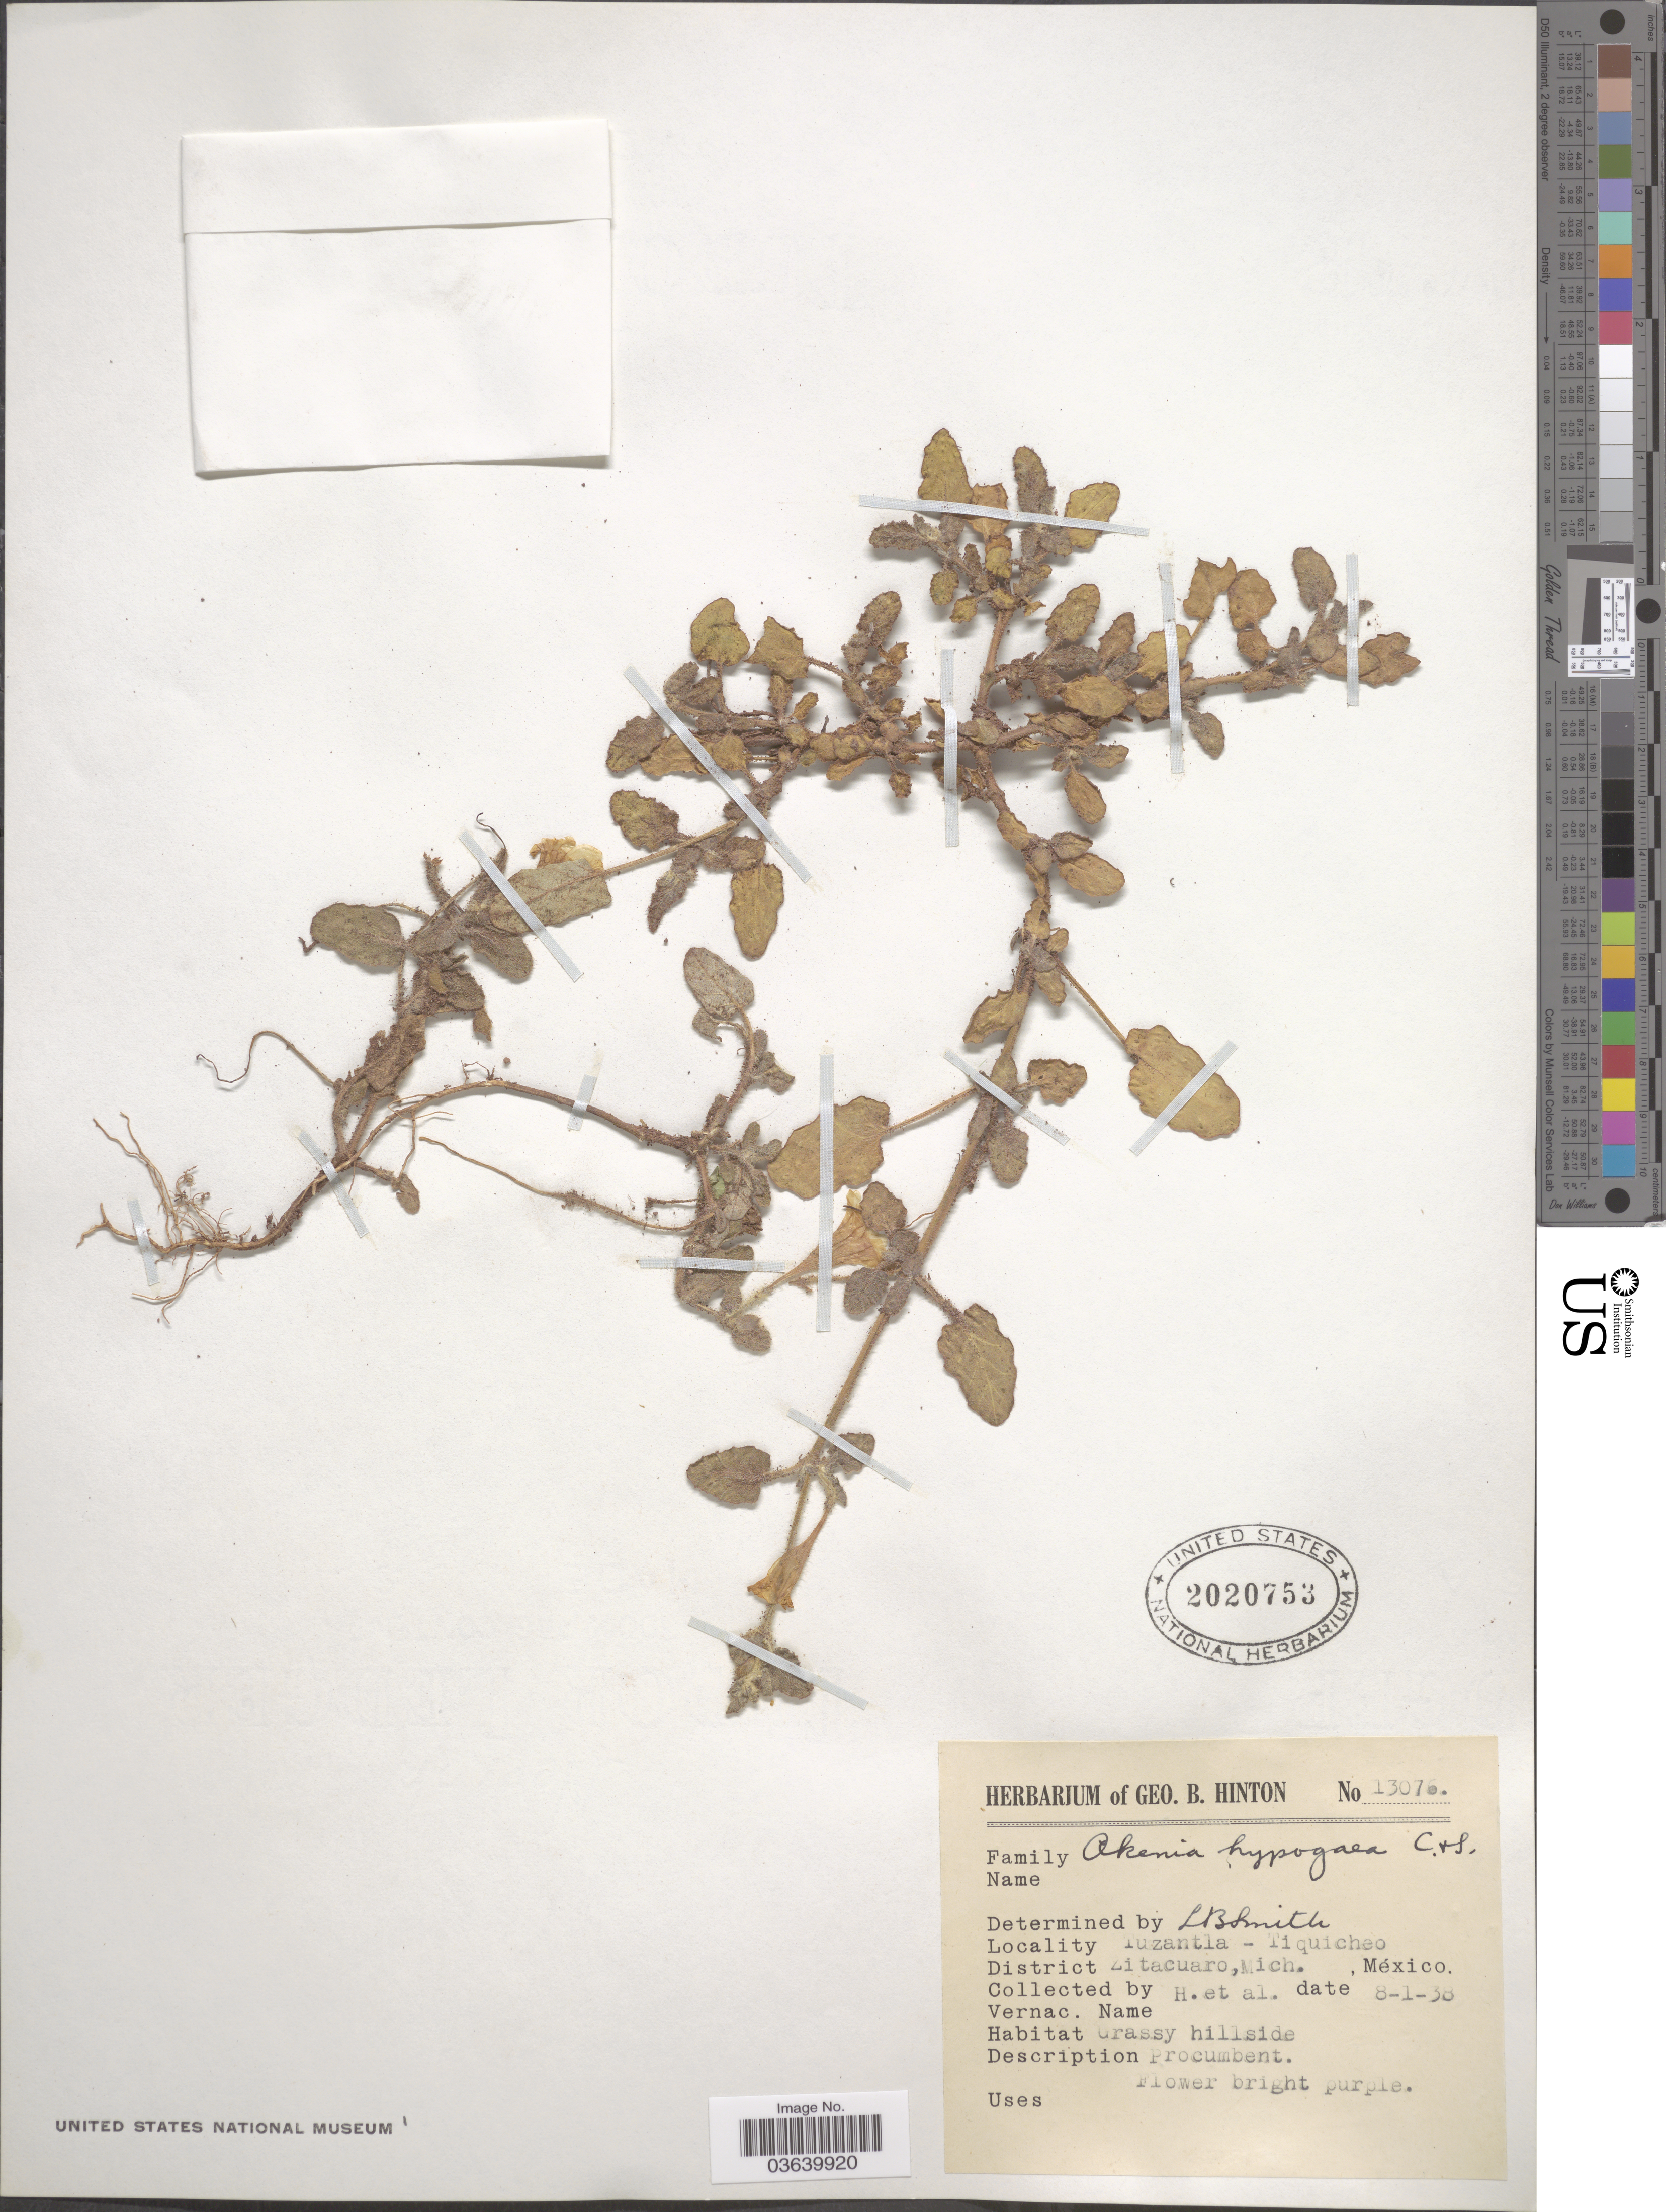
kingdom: Plantae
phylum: Tracheophyta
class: Magnoliopsida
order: Caryophyllales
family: Nyctaginaceae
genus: Okenia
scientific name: Okenia hypogaea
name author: Schltdl. & Cham.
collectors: G. B. Hinton & et al.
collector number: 13076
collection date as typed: Transcribed d/m/y: 8/1/38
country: Mexico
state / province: Michoacán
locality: Tuzantla - Tiquicheo. District Zitacuaro.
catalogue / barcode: US 2020753